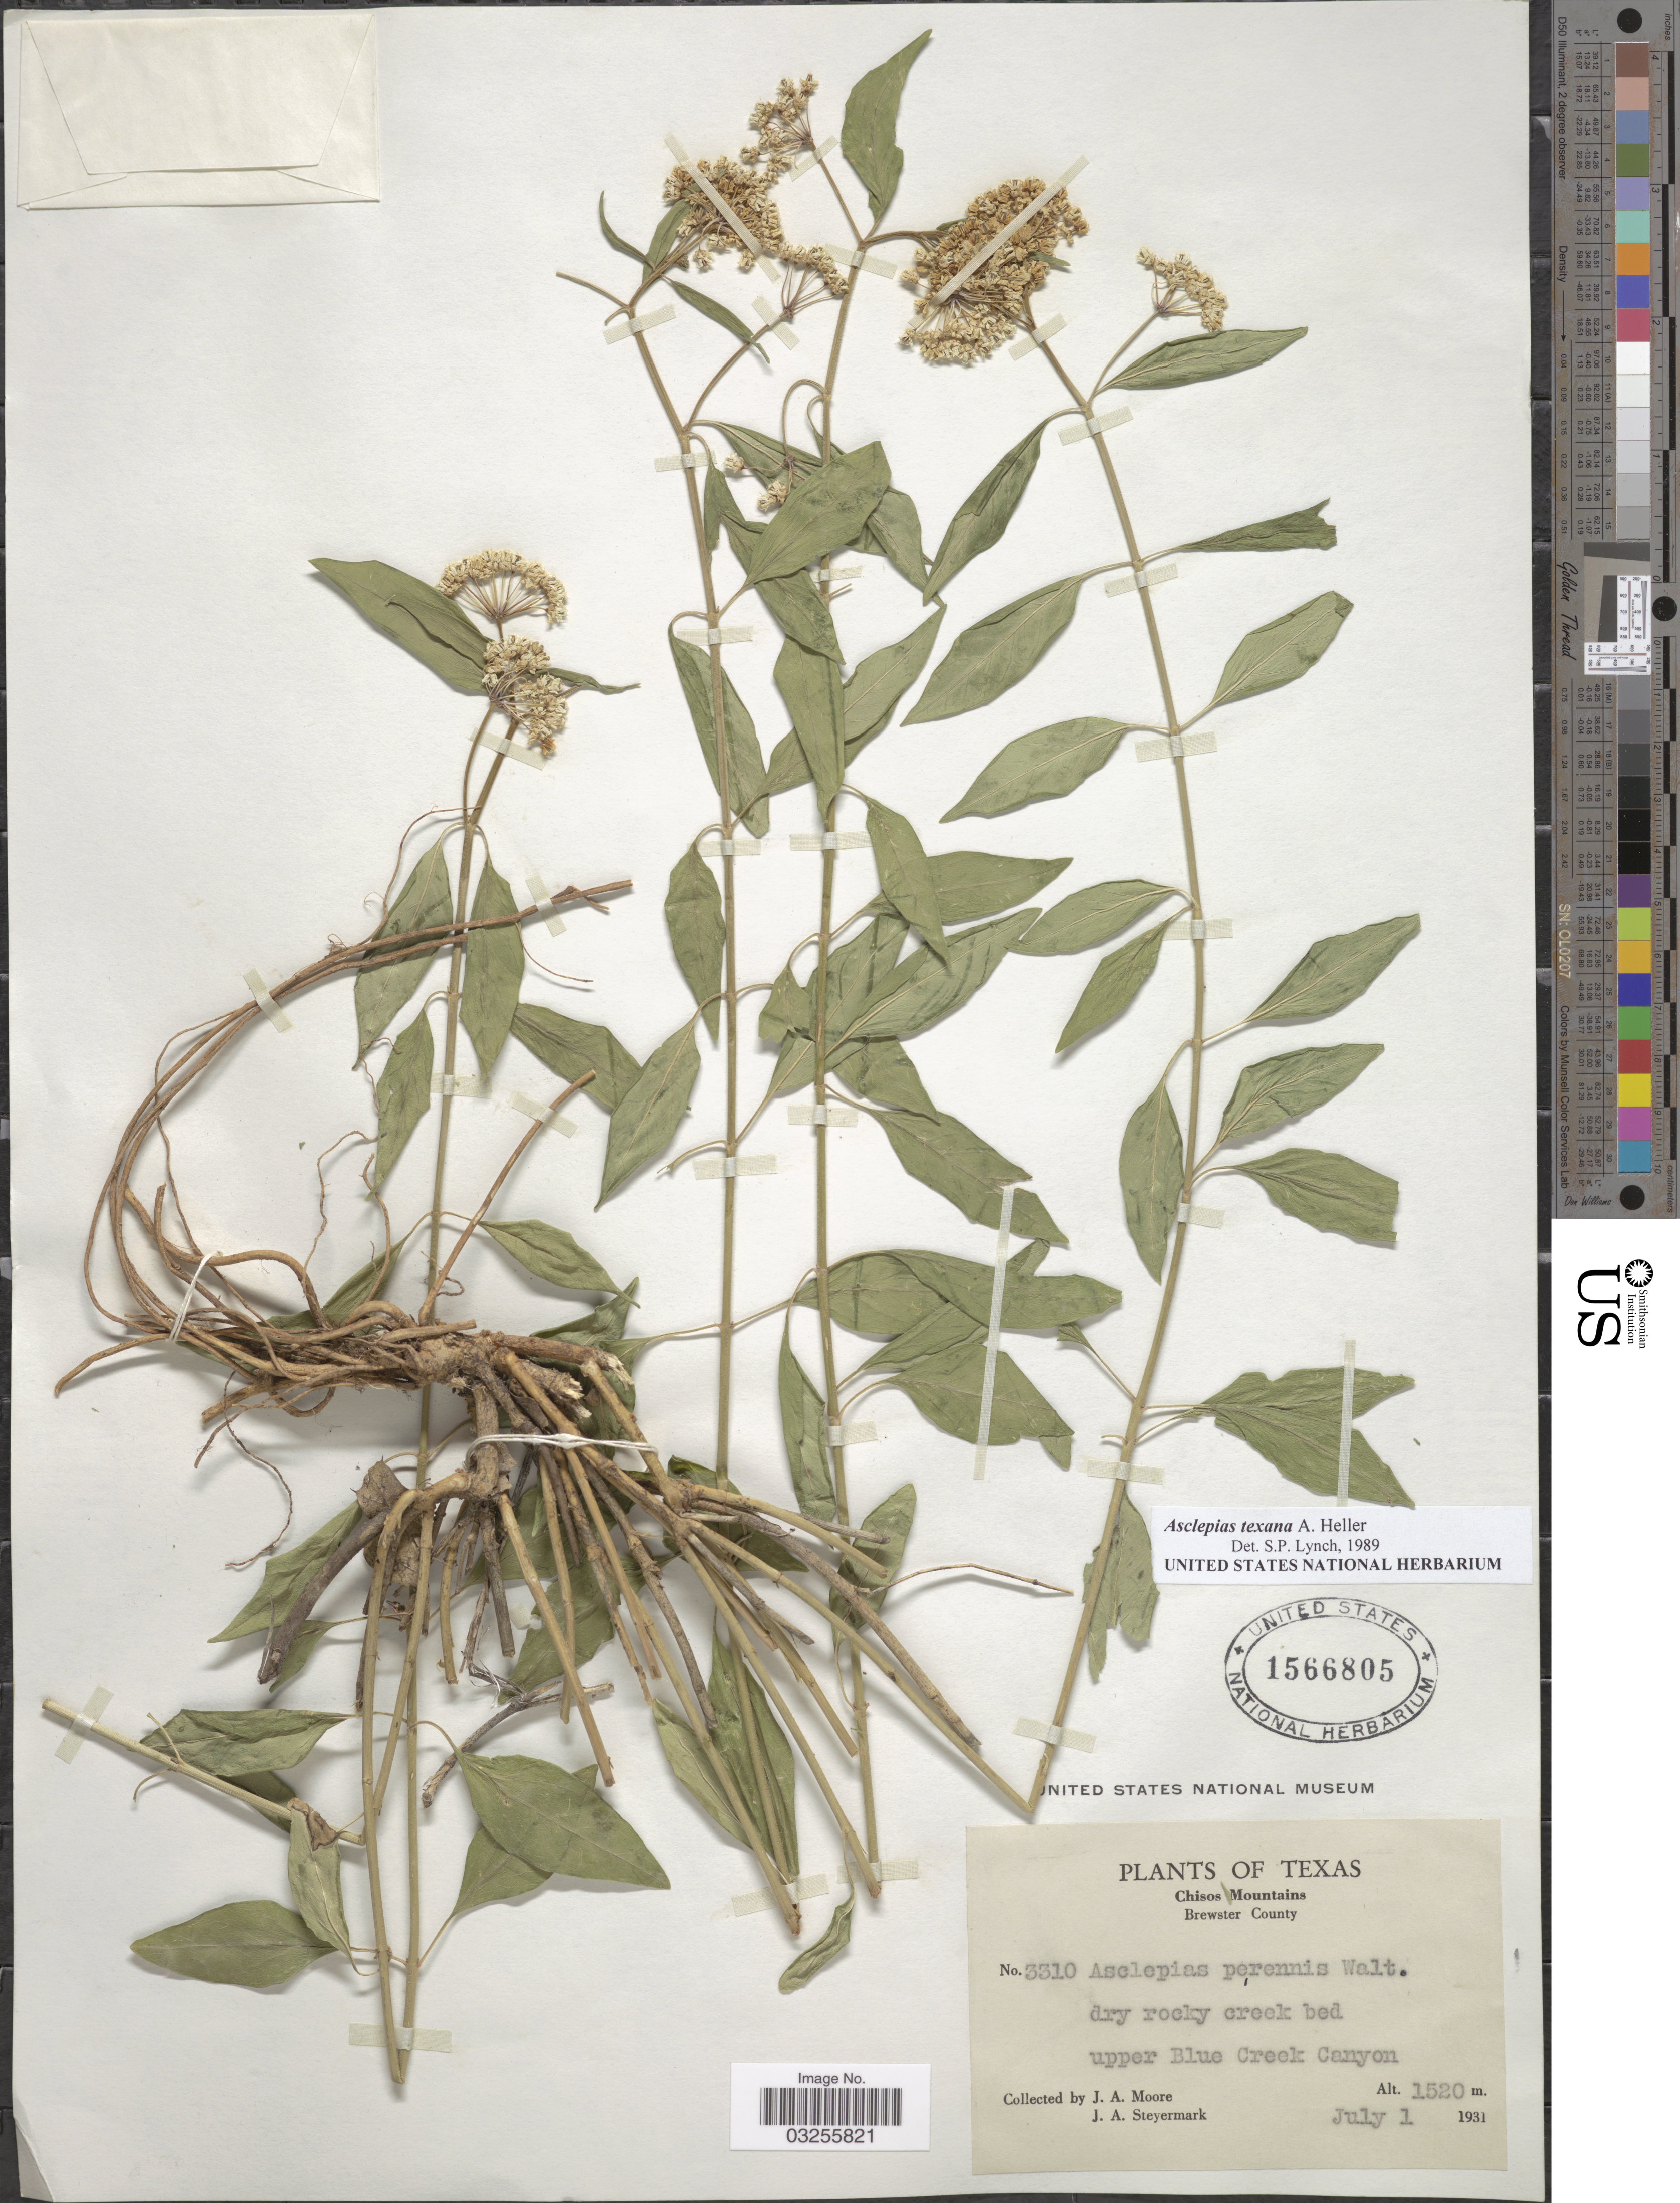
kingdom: Plantae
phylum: Tracheophyta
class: Magnoliopsida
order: Gentianales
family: Apocynaceae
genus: Asclepias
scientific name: Asclepias texana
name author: A. Heller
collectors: J. A. Moore & J. Steyermark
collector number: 3310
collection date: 1931-07-01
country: United States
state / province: Texas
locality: Chisos Mountains. Brewster County, upper Blue Creek Canyon.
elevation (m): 1520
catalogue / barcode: US 1566805